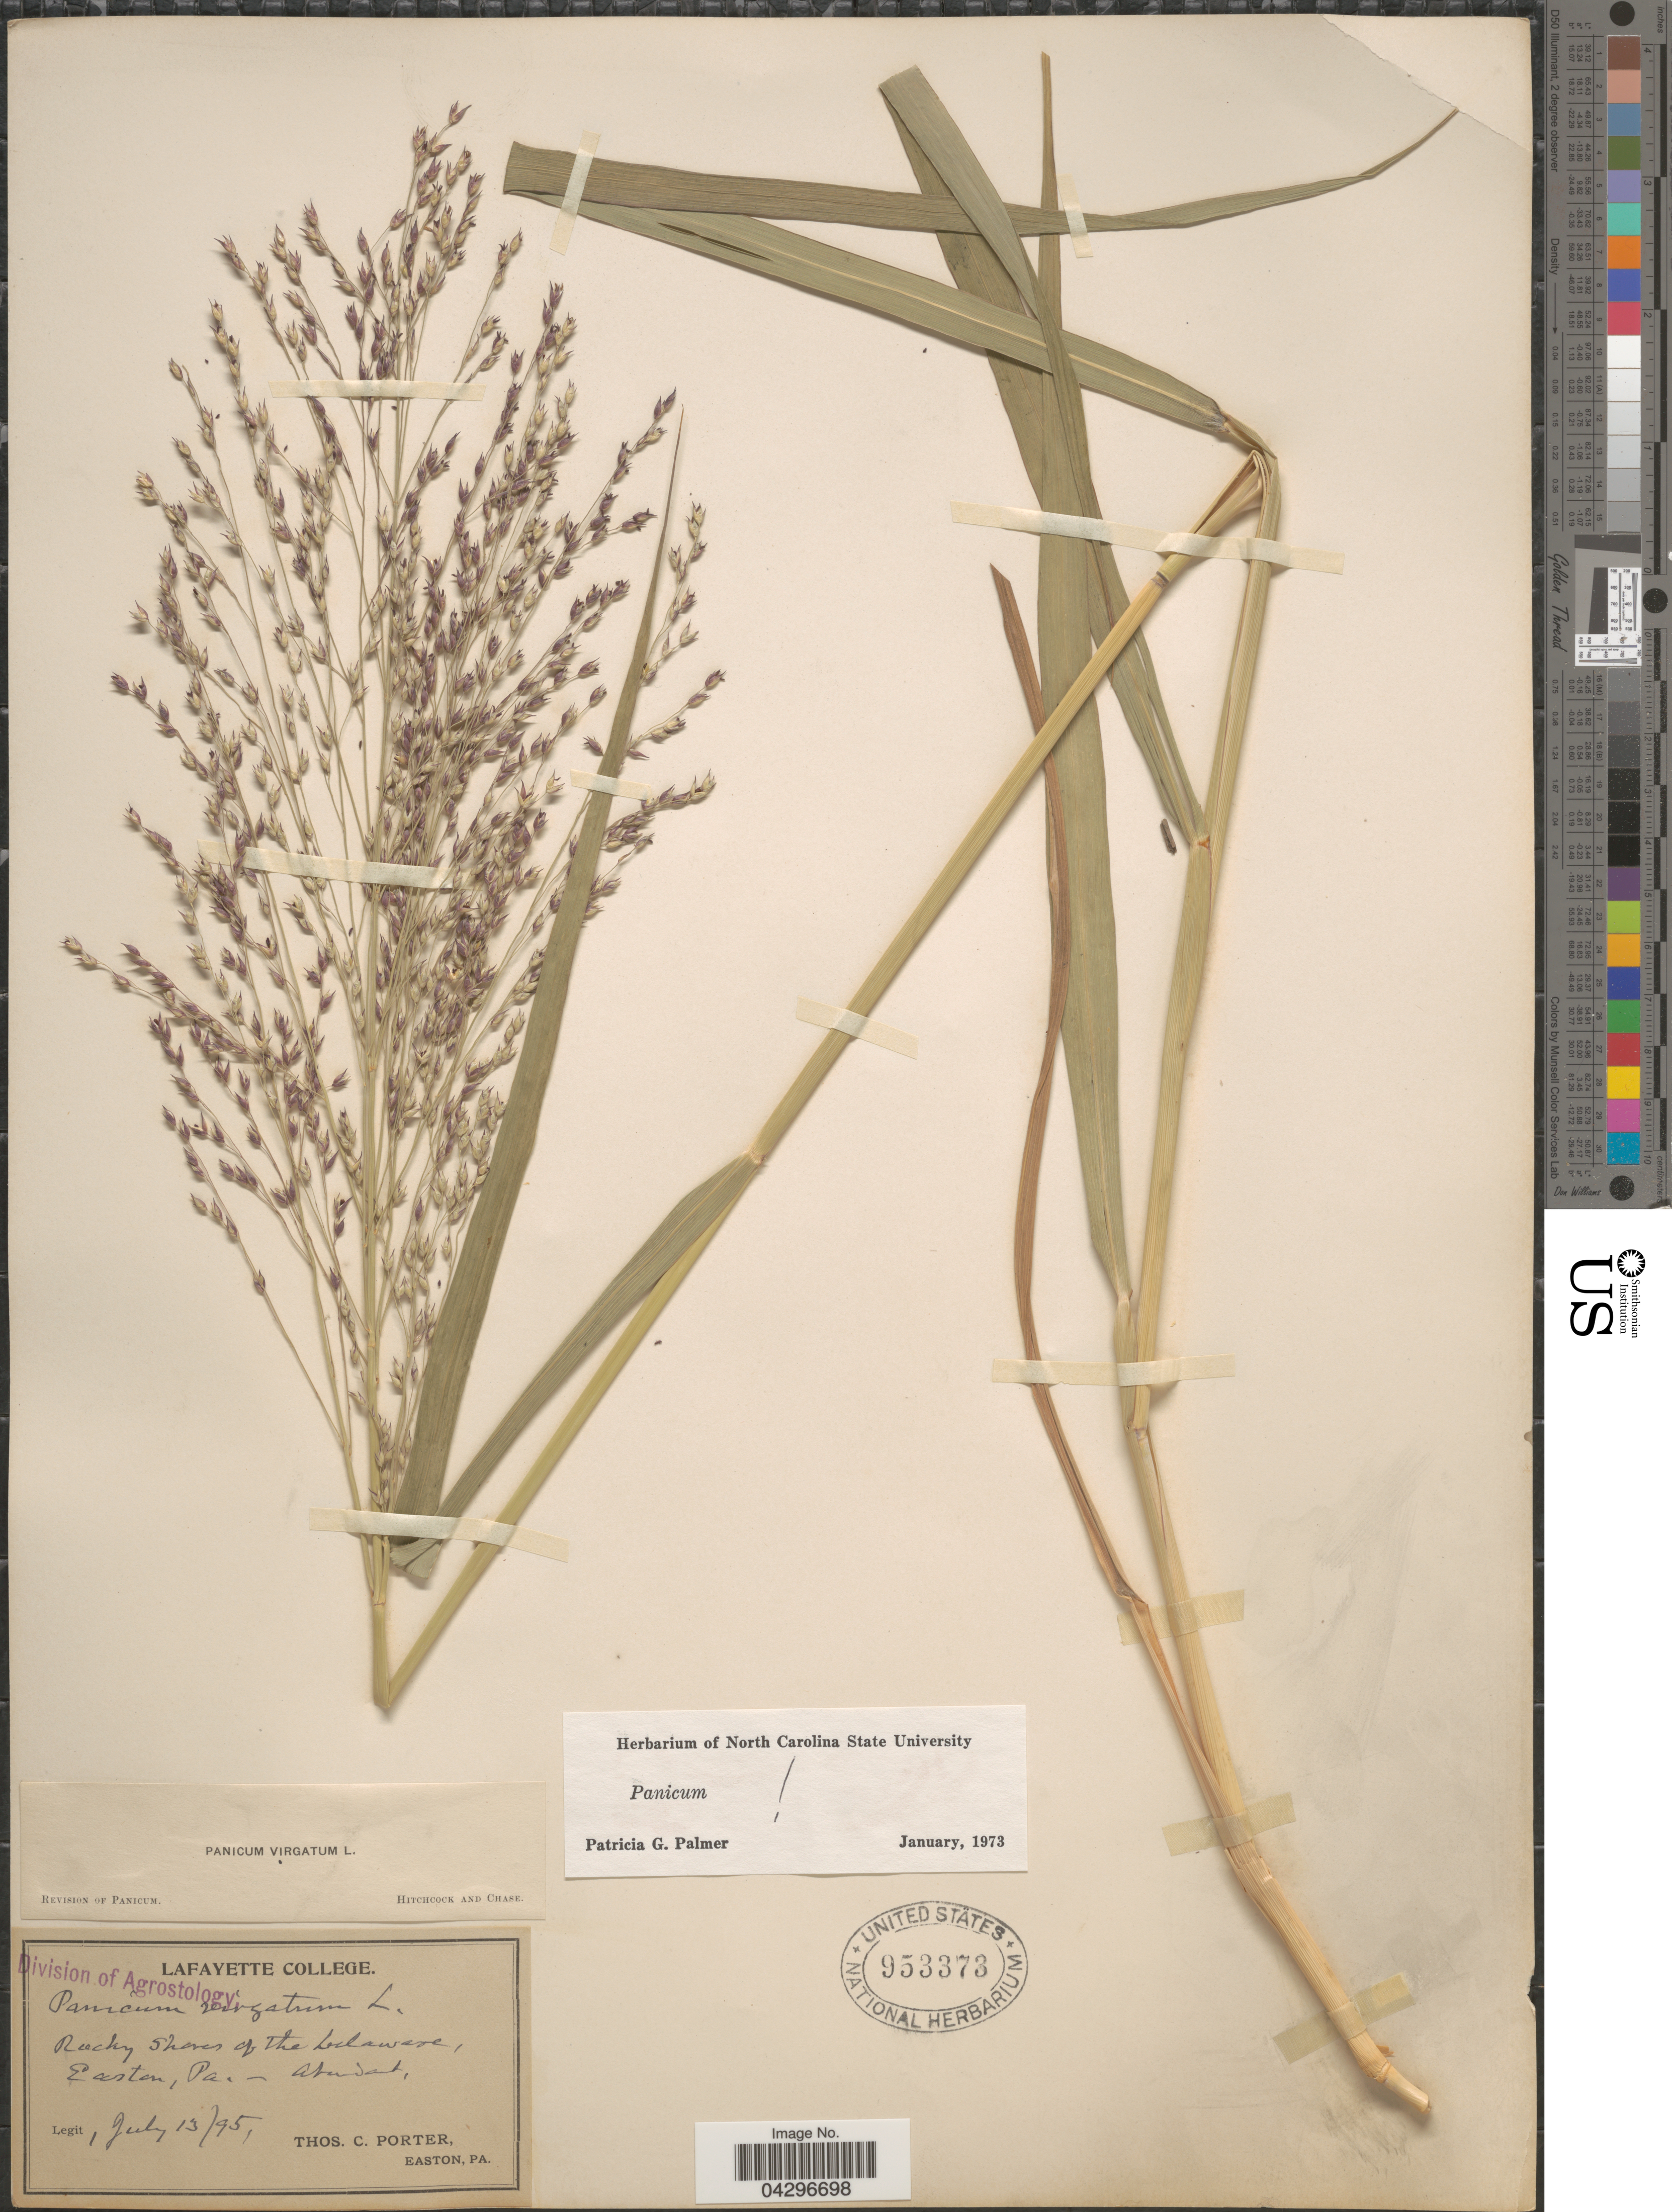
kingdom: Plantae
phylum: Tracheophyta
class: Liliopsida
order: Poales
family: Poaceae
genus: Panicum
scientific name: Panicum virgatum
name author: L.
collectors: T. Porter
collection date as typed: Transcribed d/m/y: 13/7/95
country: United States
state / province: Pennsylvania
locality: Rocky shores of the Delaware, Easton.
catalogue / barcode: US 953373